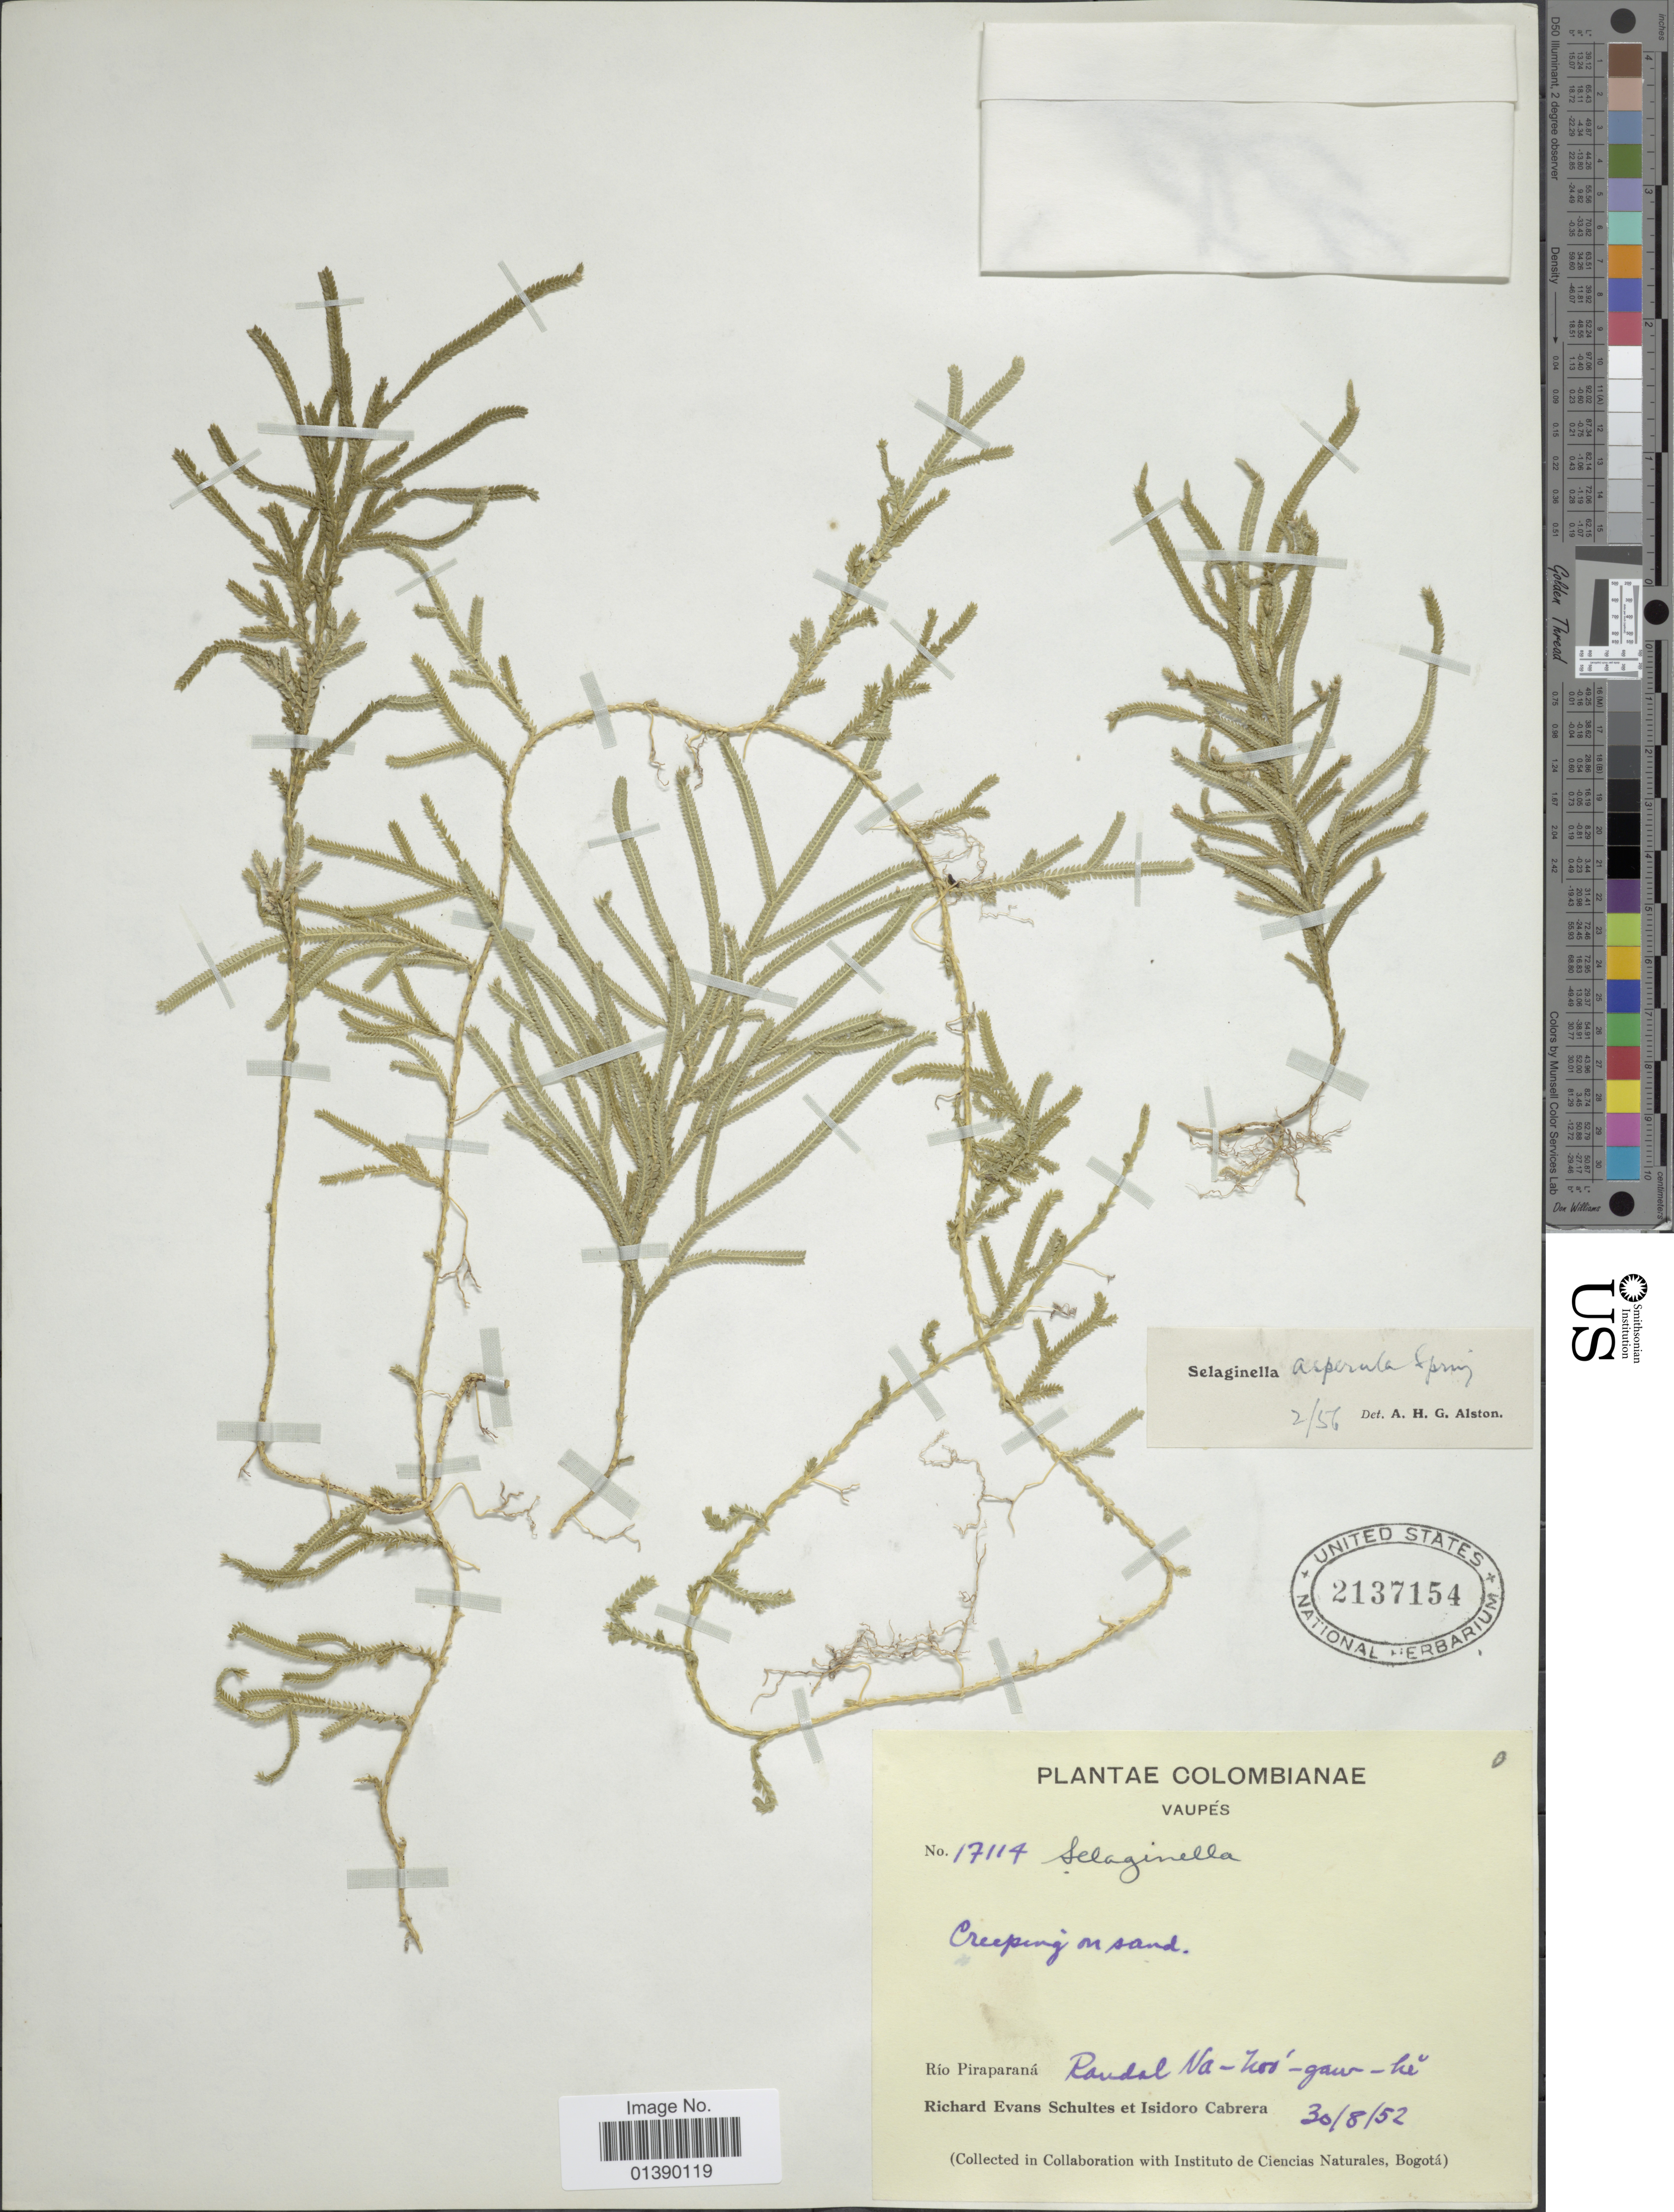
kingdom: Plantae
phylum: Tracheophyta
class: Lycopodiopsida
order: Selaginellales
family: Selaginellaceae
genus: Selaginella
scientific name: Selaginella asperula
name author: Spring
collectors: R. E. Schultes & I. Cabrera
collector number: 17114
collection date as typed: Transcribed d/m/y: 30/8/52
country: Colombia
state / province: Vaupés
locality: Río Piraparaná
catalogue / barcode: US 2137154